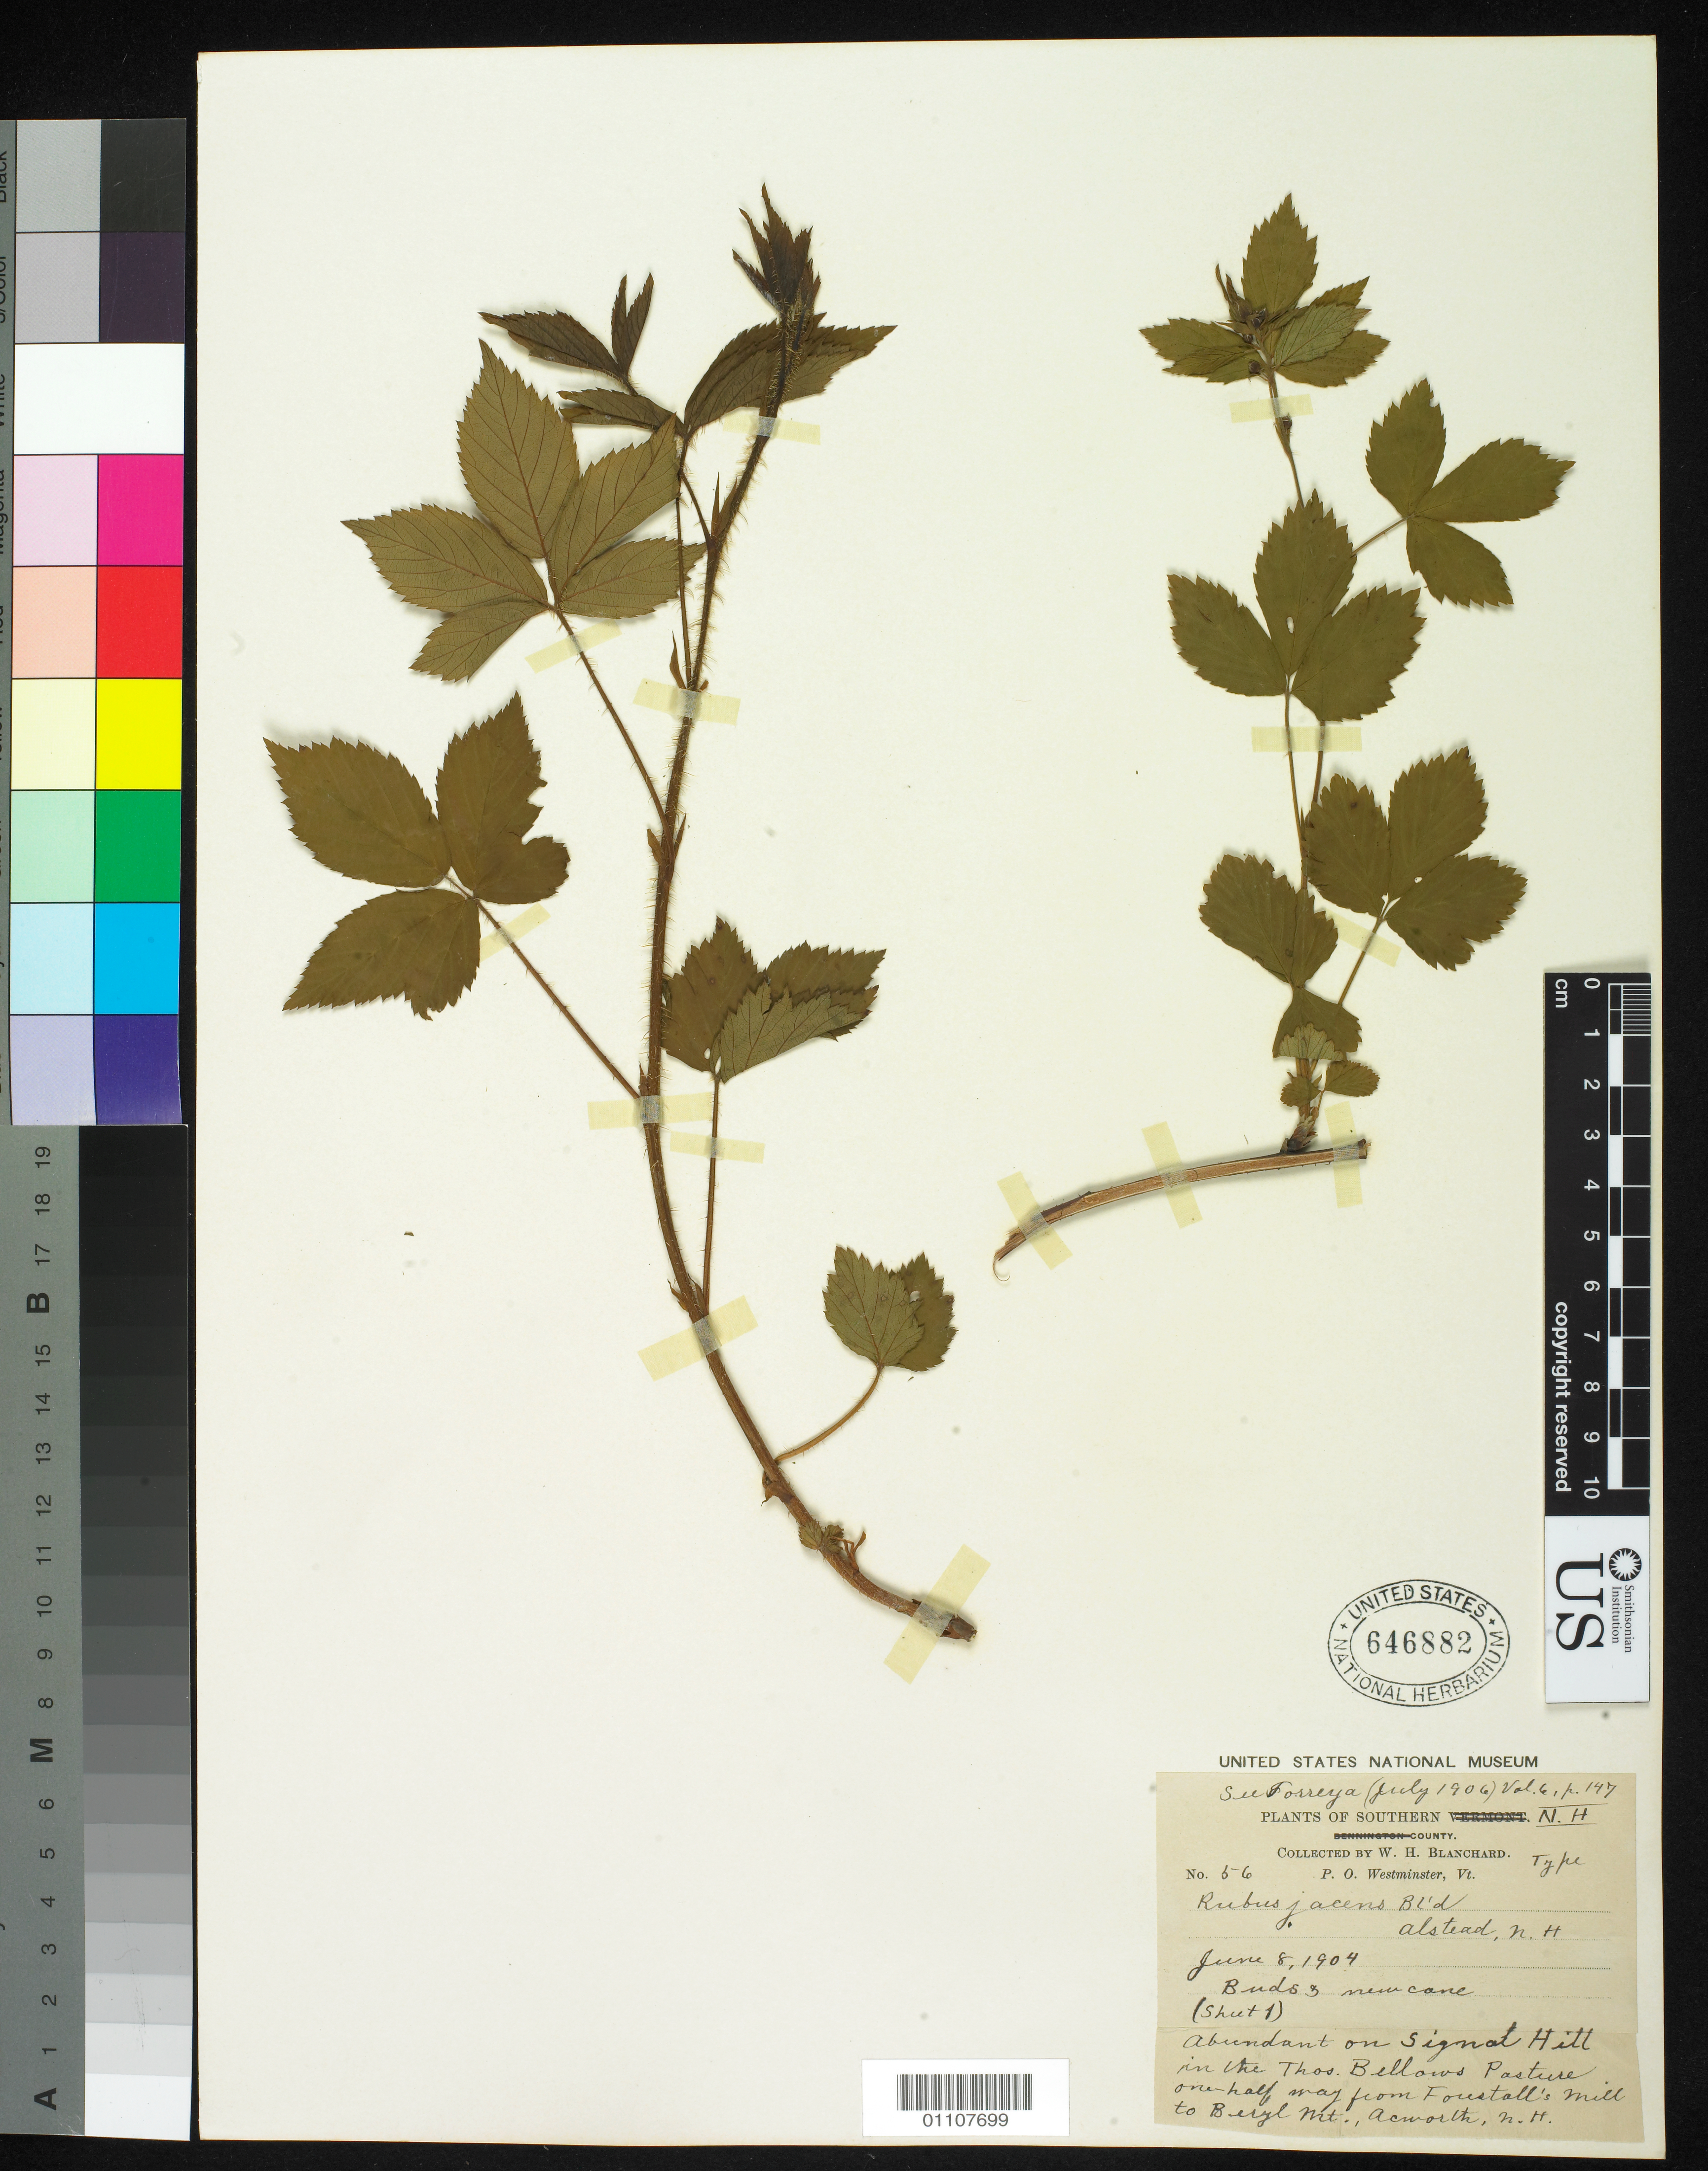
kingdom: Plantae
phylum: Tracheophyta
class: Magnoliopsida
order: Rosales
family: Rosaceae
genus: Rubus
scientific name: Rubus jacens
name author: Blanch.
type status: Syntype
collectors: W. H. Blanchard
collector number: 56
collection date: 1904-06-08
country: United States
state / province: New Hampshire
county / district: Cheshire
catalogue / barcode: US 646882